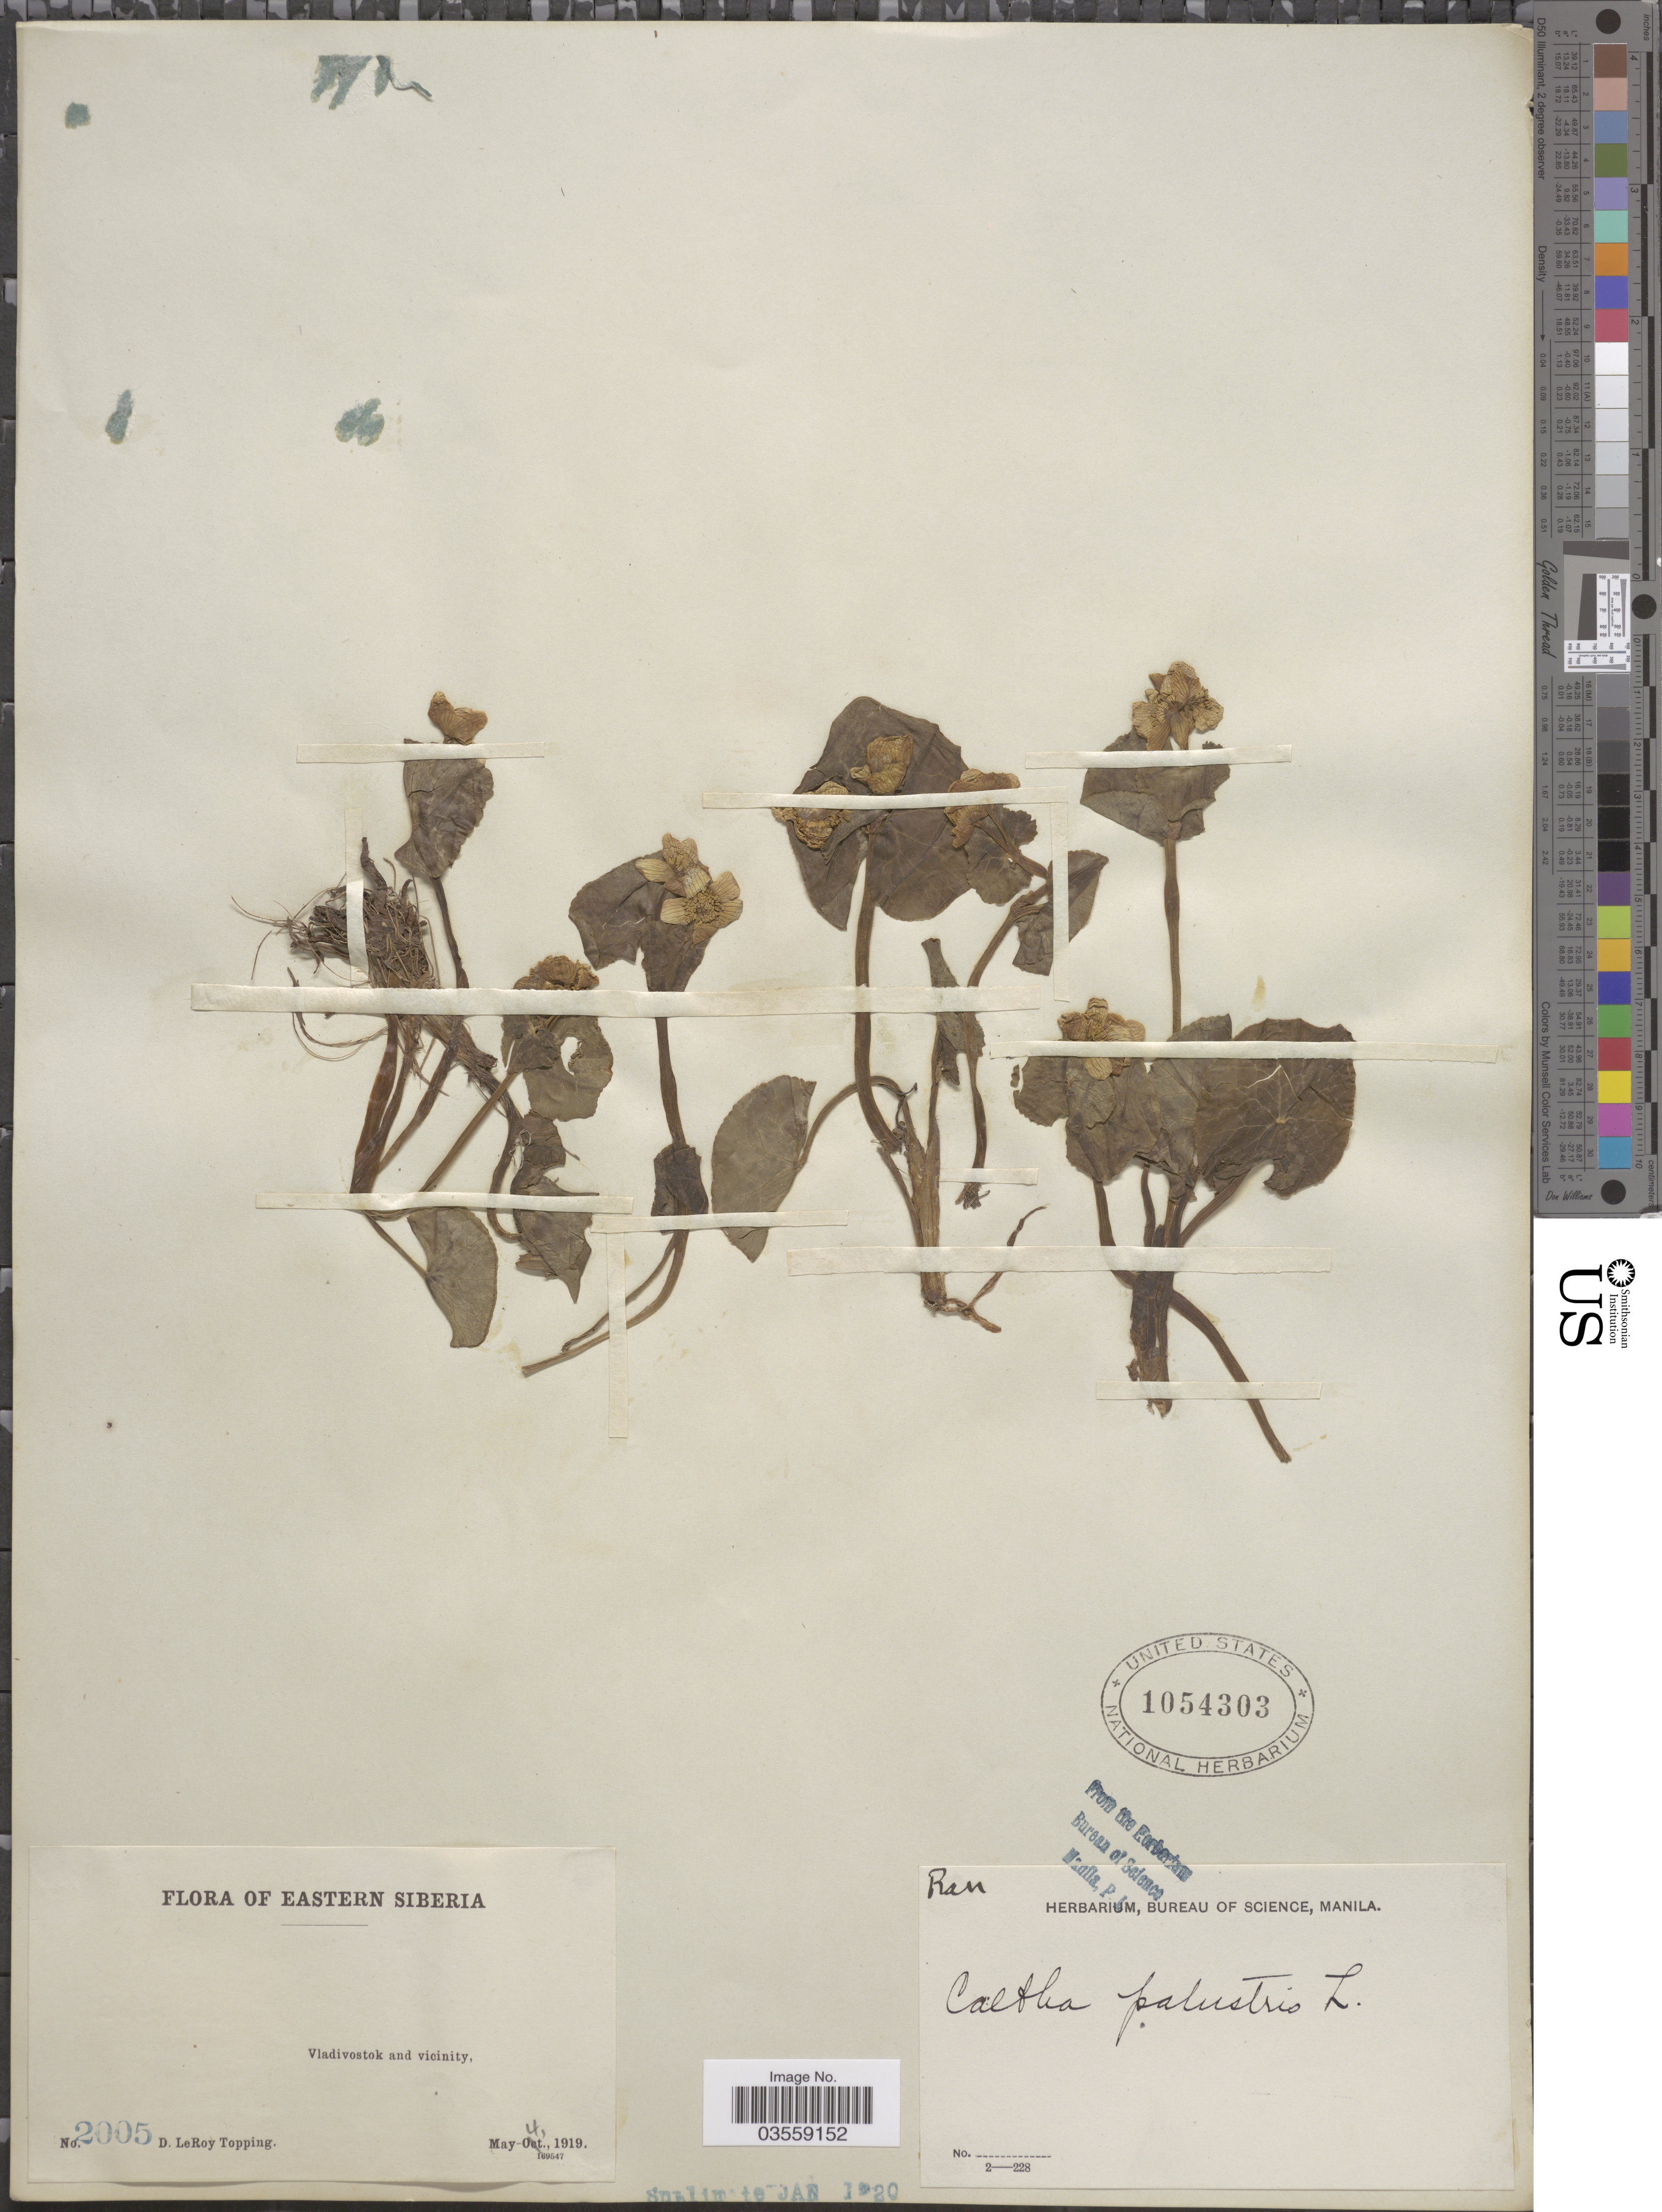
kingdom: Plantae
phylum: Tracheophyta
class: Magnoliopsida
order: Ranunculales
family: Ranunculaceae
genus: Caltha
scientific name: Caltha palustris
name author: L.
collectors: D. L. Topping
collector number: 2005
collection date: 1919-05-04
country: Russian Federation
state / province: Primorsky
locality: Eastern Siberia. Vladivostok and vicinity.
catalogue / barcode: US 1054303